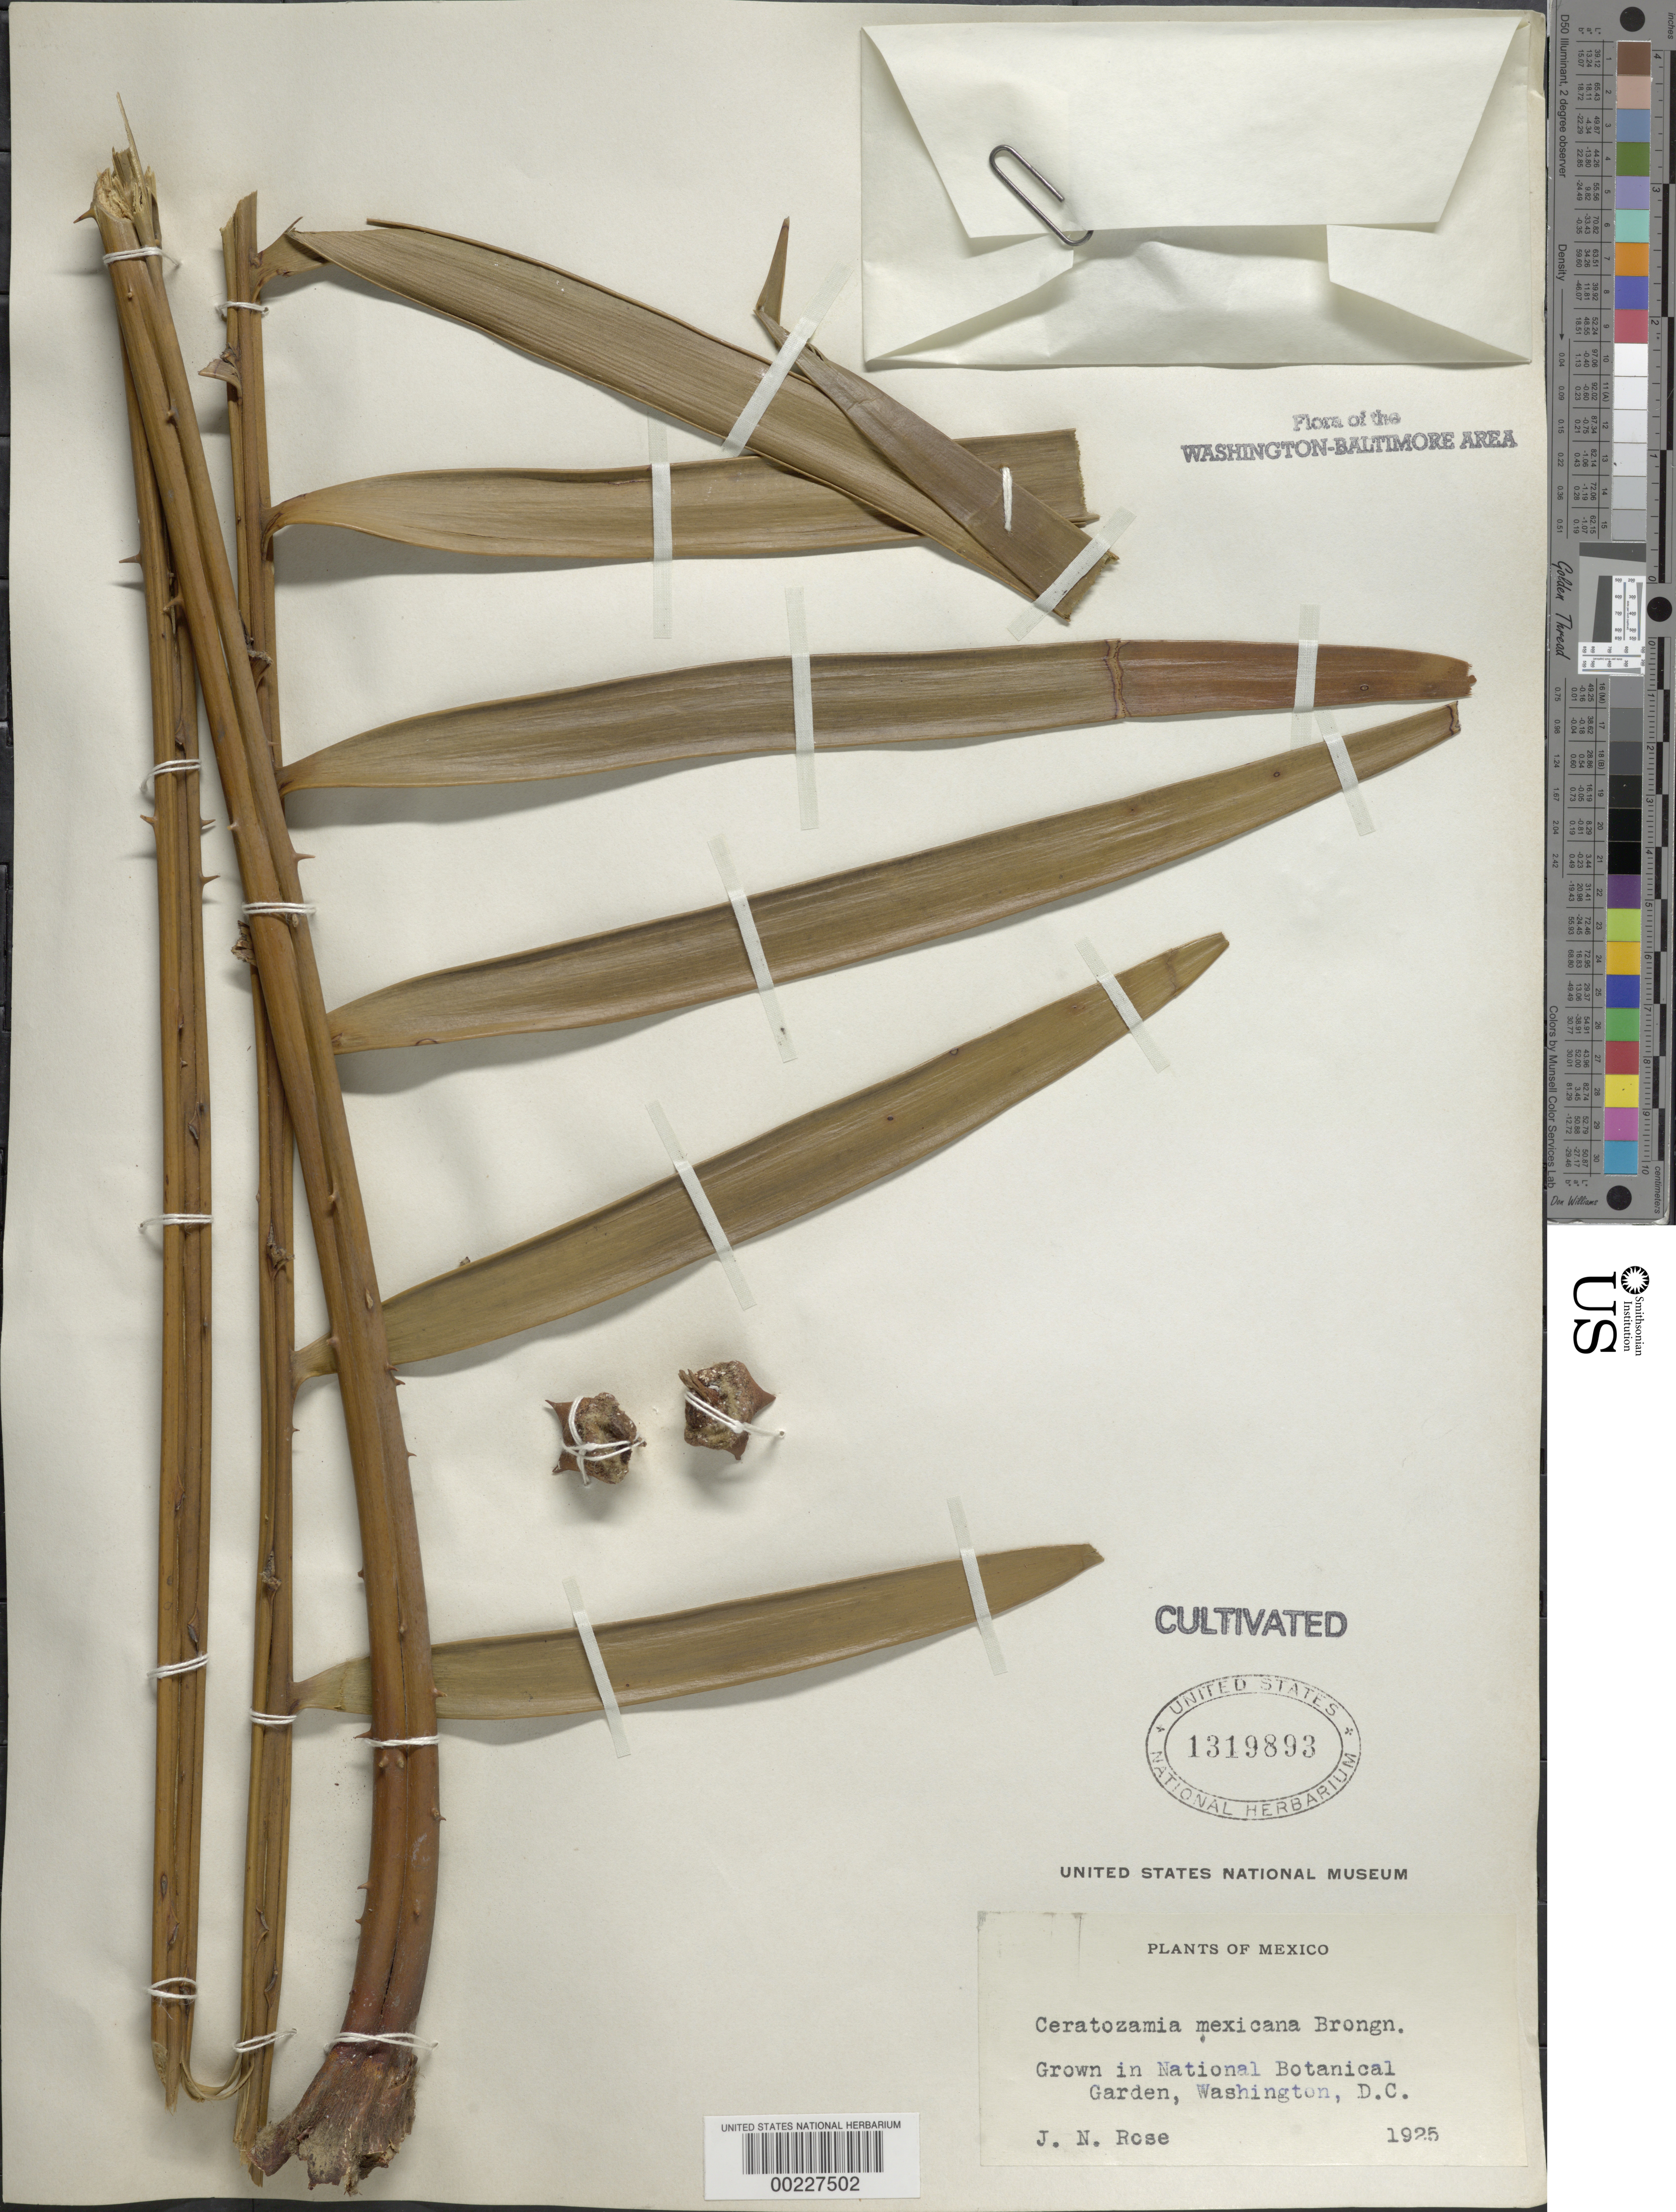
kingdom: Plantae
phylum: Tracheophyta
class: Cycadopsida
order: Cycadales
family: Zamiaceae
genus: Ceratozamia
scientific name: Ceratozamia mexicana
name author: Brongn.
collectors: J. N. Rose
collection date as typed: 1925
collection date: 1925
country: United States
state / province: District of Columbia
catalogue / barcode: US 1319893